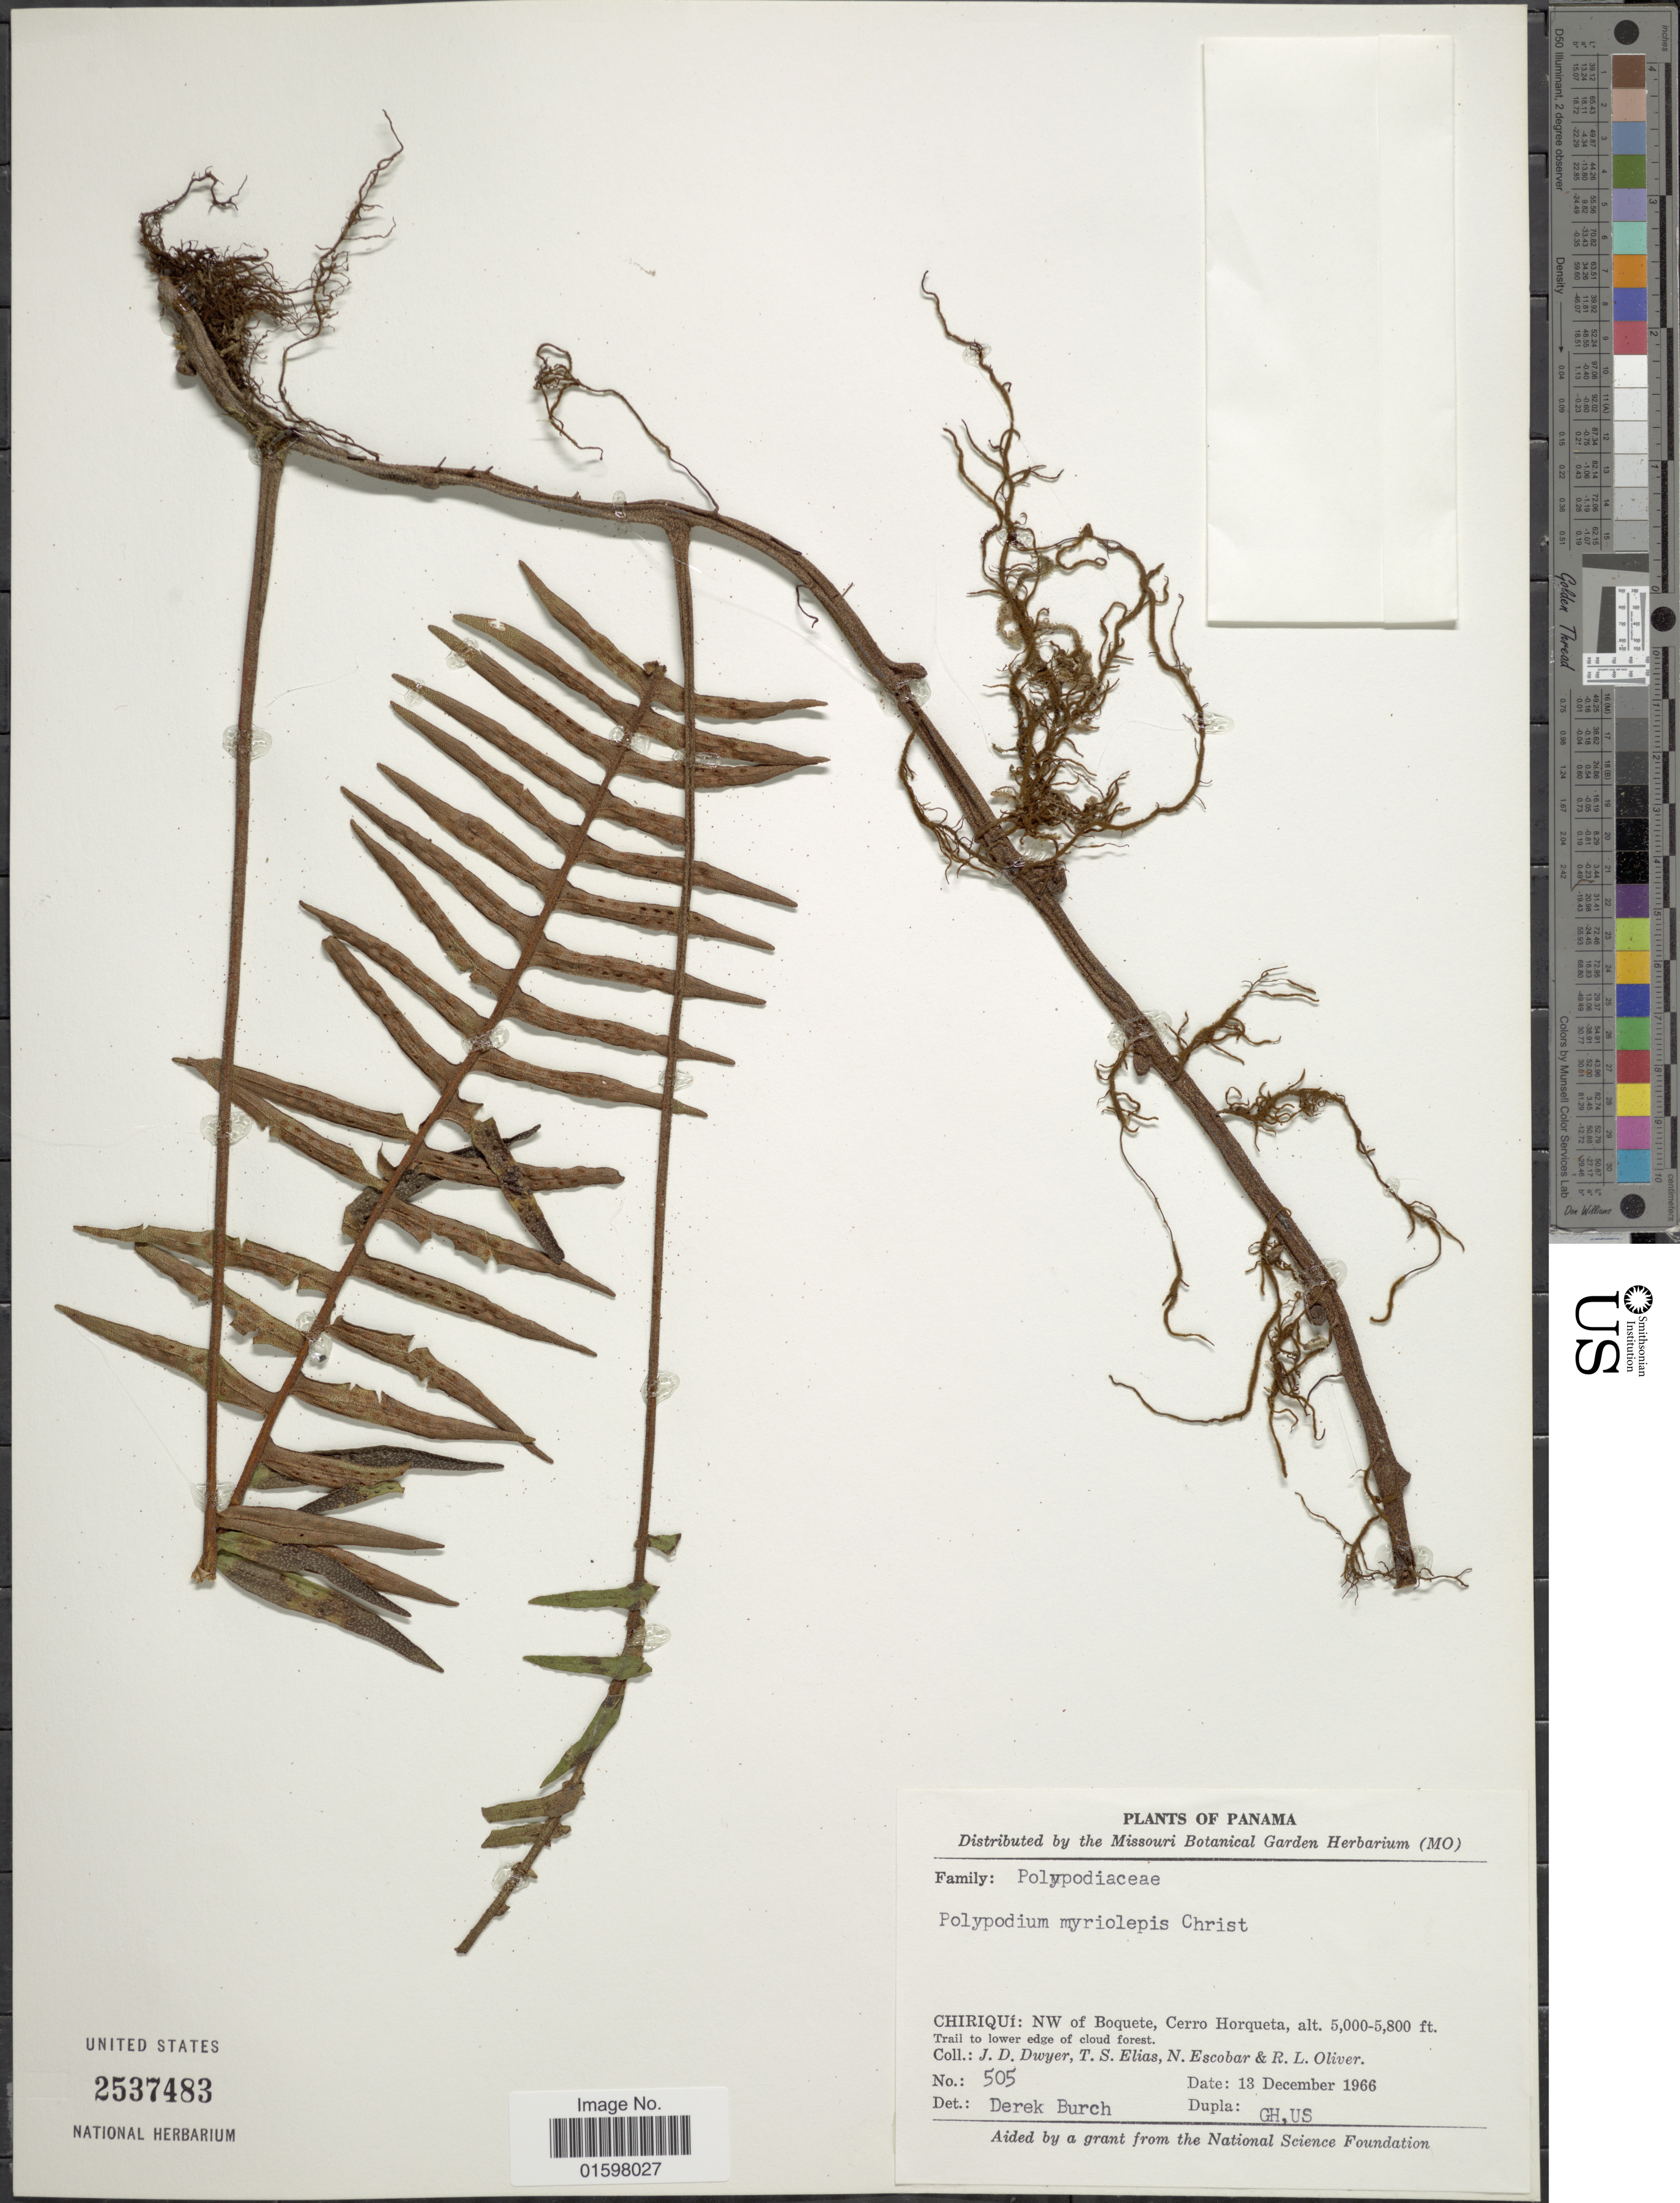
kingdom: Plantae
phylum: Tracheophyta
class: Polypodiopsida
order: Polypodiales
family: Polypodiaceae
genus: Pleopeltis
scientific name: Pleopeltis myriolepis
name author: (Christ) A.R. Sm. & Tejero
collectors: J. D. Dwyer, T. S. Elias, N. Escobar & R. Oliver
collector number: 505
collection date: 1966-12-13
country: Panama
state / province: Chiriqui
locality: NW of Boquete, Cerro Horqueta, Trail to lower edge of cloud forest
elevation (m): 1524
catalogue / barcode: US 2537483